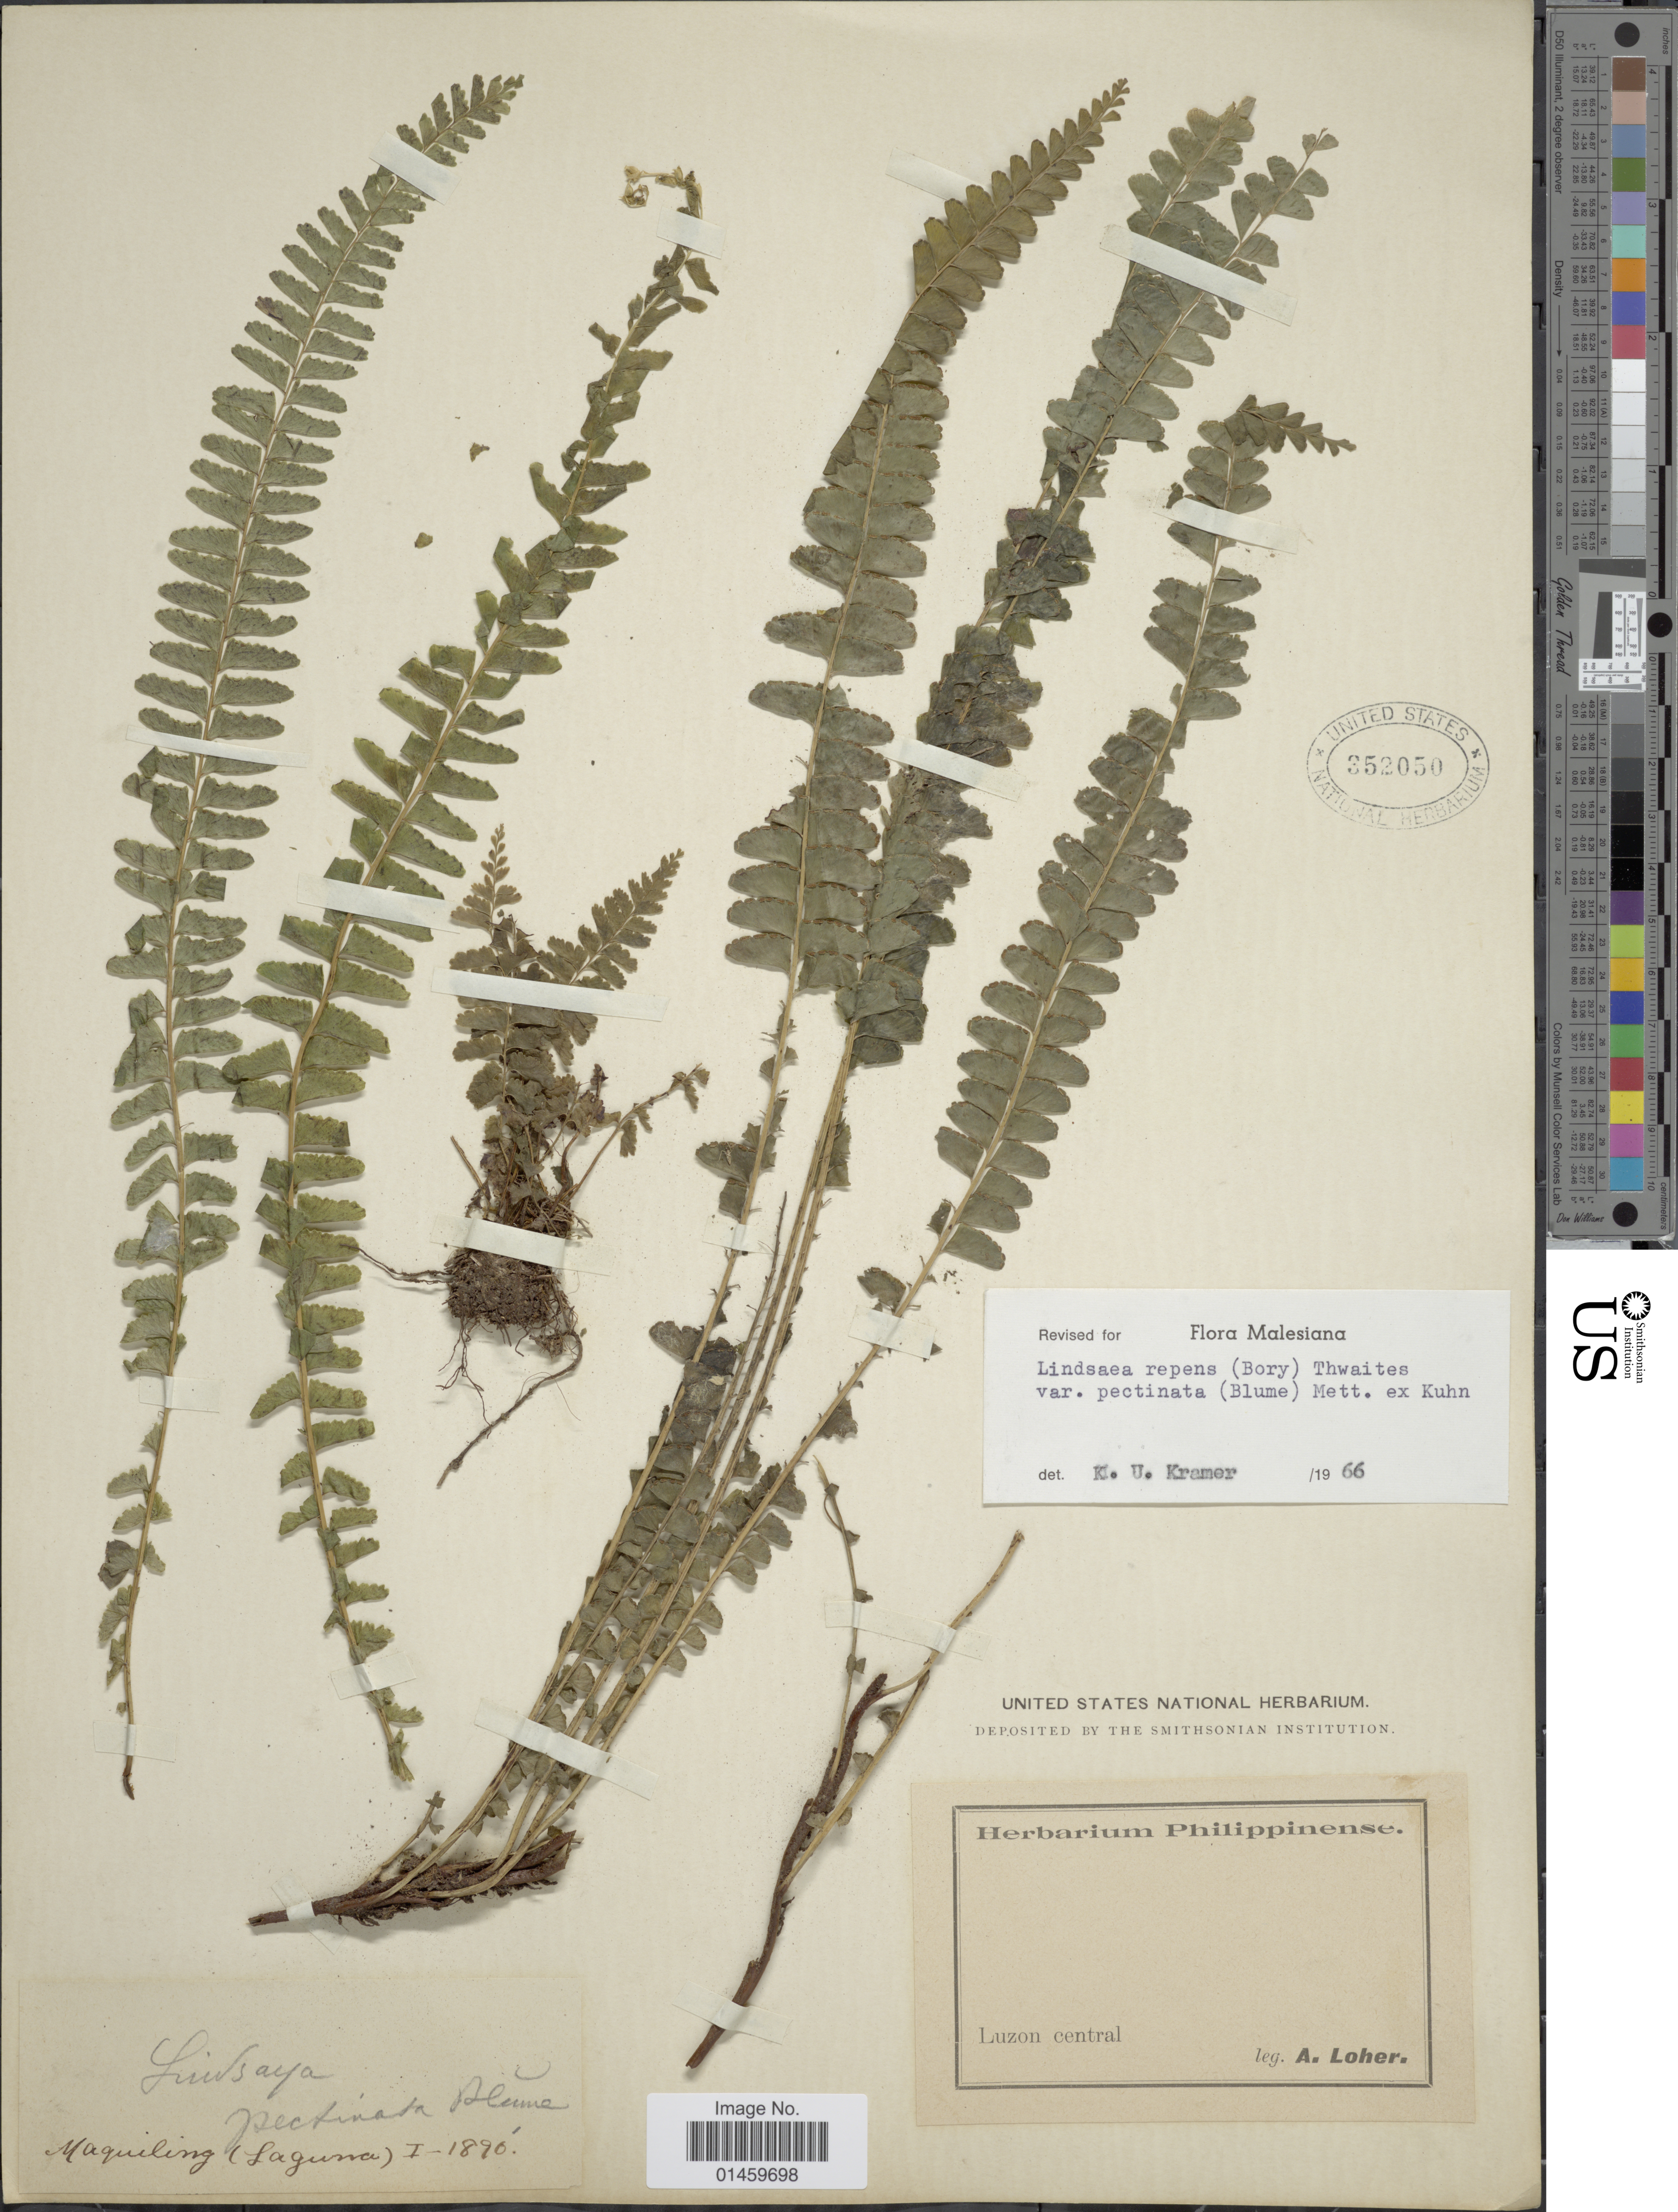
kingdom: Plantae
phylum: Tracheophyta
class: Polypodiopsida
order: Polypodiales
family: Lindsaeaceae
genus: Lindsaea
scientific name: Lindsaea repens var. pectinata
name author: (Blume) Mett.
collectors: A. Loher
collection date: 1890-01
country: Philippines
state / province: Central Luzon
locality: Luzon central. Maquiling (Laguna).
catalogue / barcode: US 352050